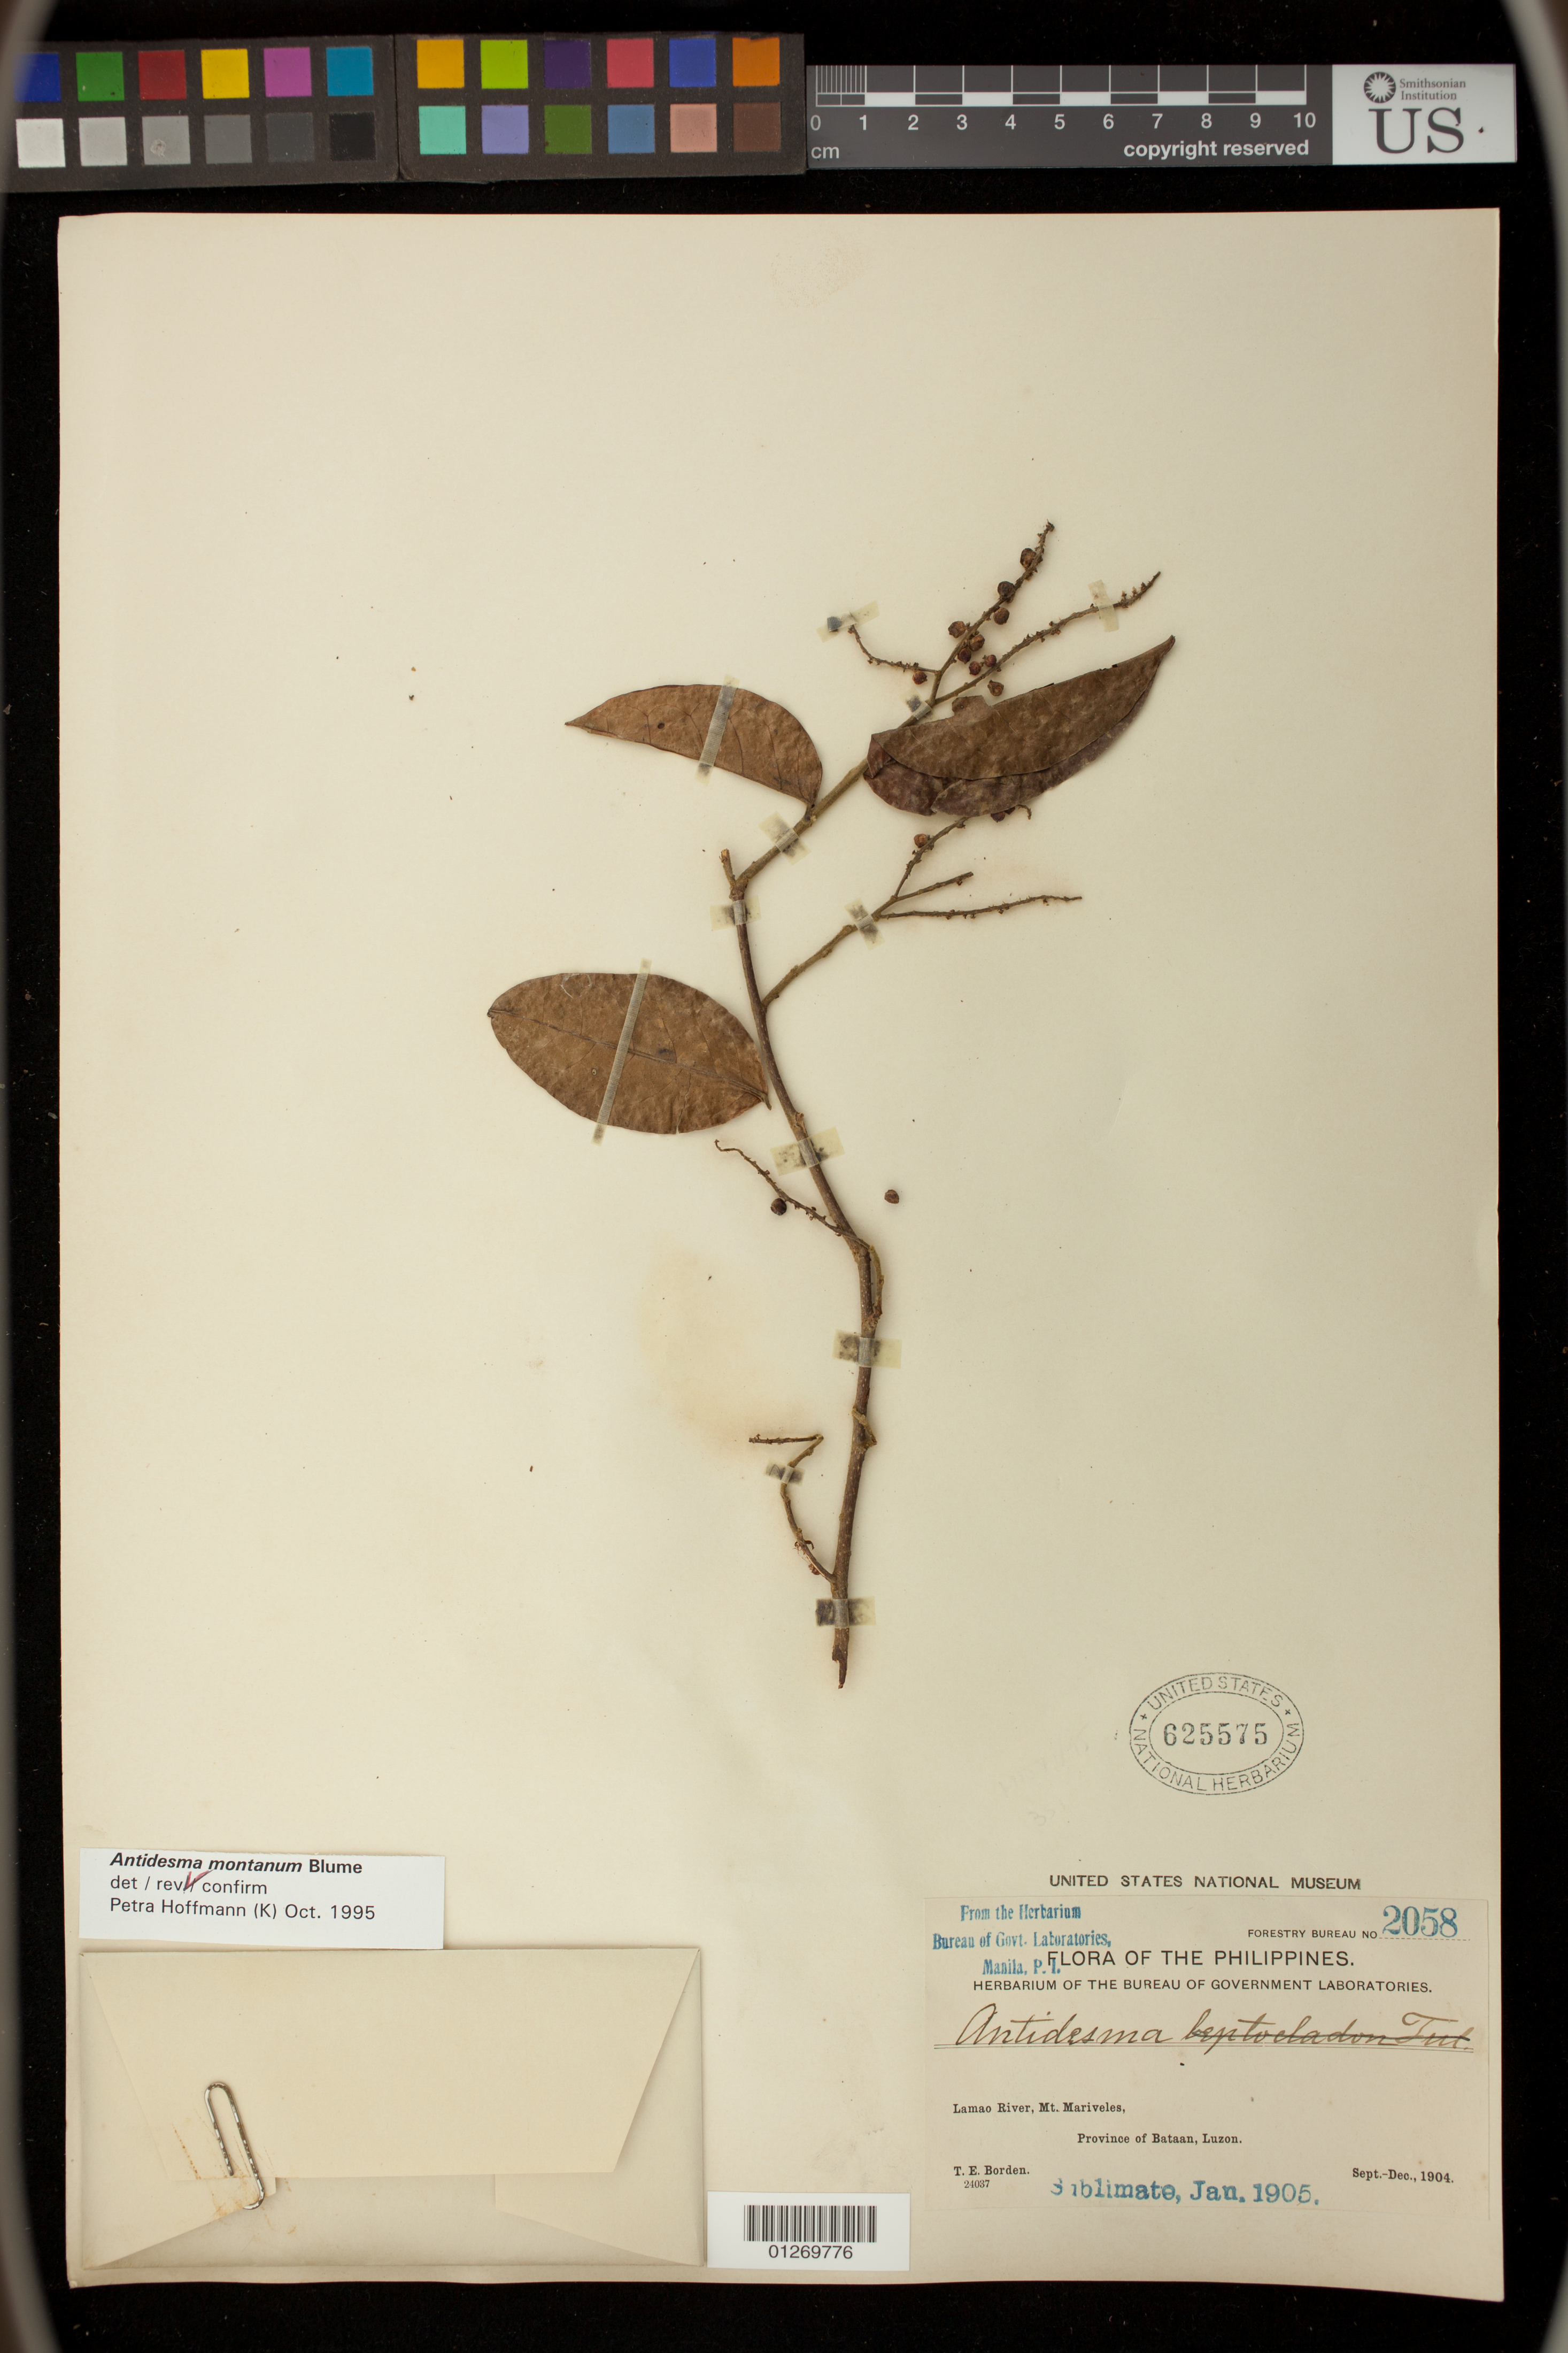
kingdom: Plantae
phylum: Tracheophyta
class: Magnoliopsida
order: Malpighiales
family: Phyllanthaceae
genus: Antidesma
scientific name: Antidesma montanum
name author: Blume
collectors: T. E. Borden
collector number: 2058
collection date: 1904-09/1904-12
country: Philippines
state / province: Central Luzon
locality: Lamao River, Mt. Mariveles, Province of Bataan, Luzon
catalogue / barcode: US 625575